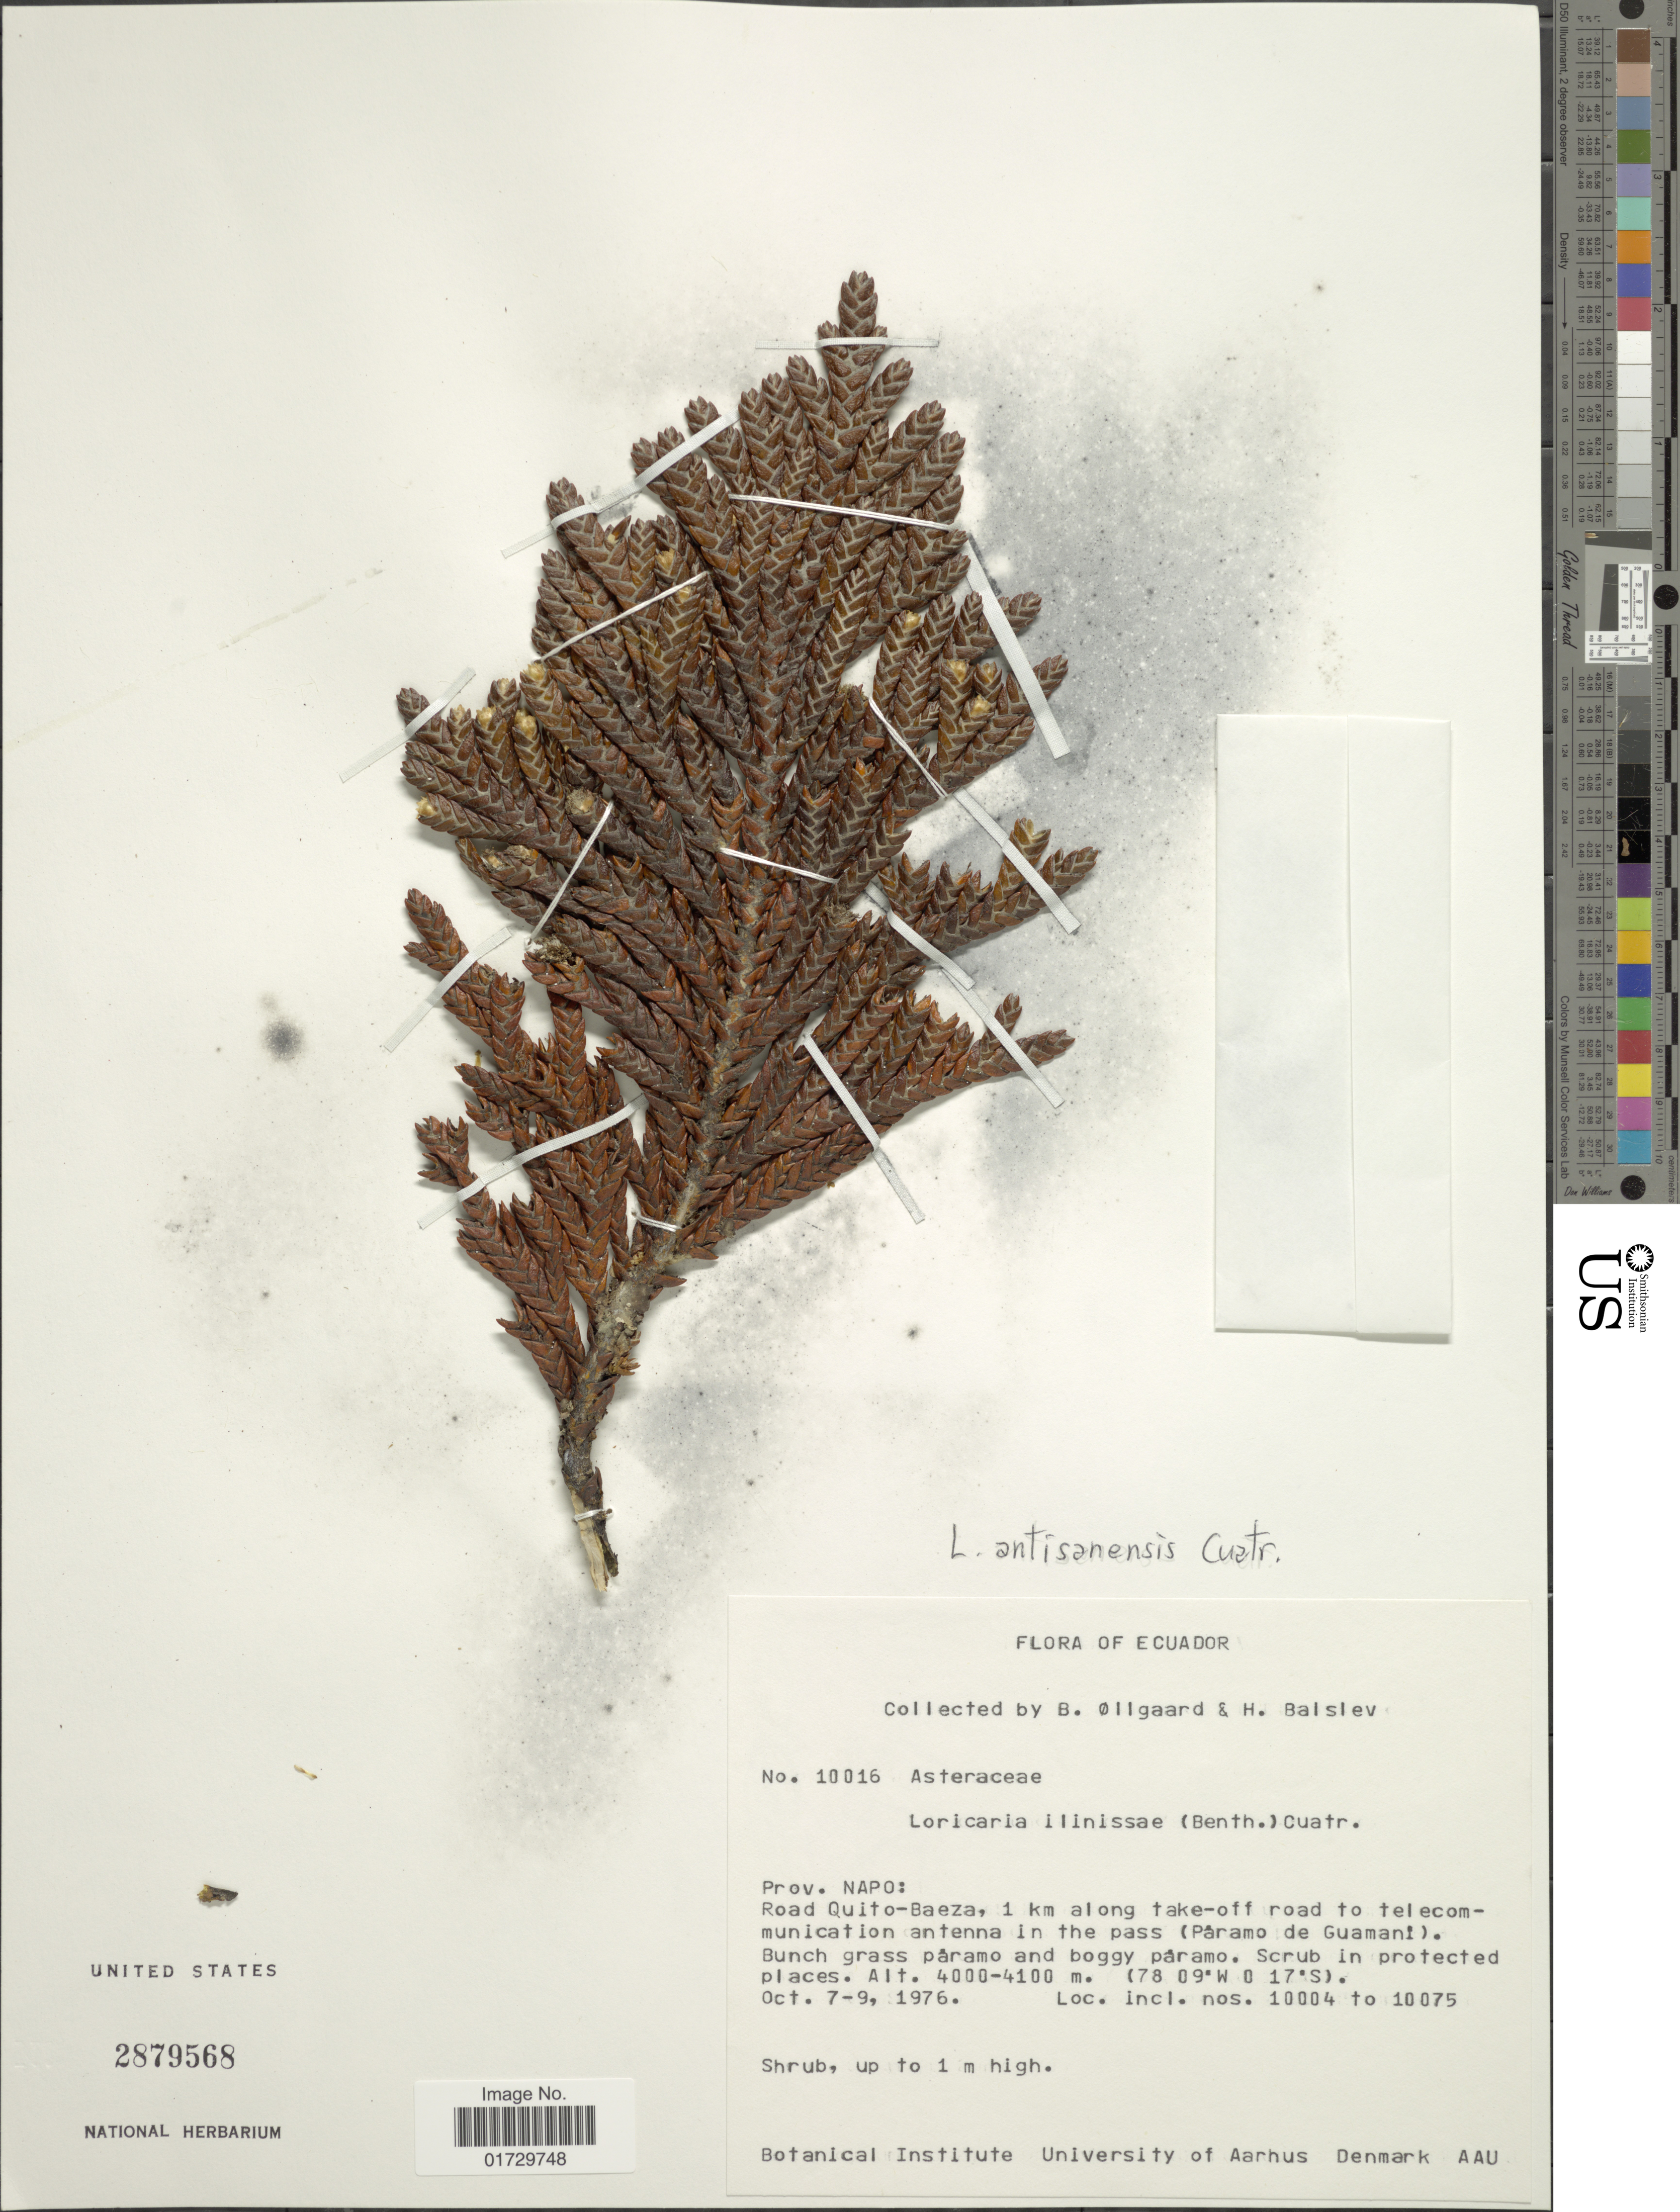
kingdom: Plantae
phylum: Tracheophyta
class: Magnoliopsida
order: Asterales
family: Asteraceae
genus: Loricaria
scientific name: Loricaria antisanensis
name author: Cuatrec.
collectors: B. Øllgaard & H. Balslev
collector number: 10016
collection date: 1976-10-07/1976-10-09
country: Ecuador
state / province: Napo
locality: Road Quito-Baeza, 1 km along take-off road to telecommunication antenna in the pass (Paramo de Guamani)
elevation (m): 4000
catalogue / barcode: US 2879568